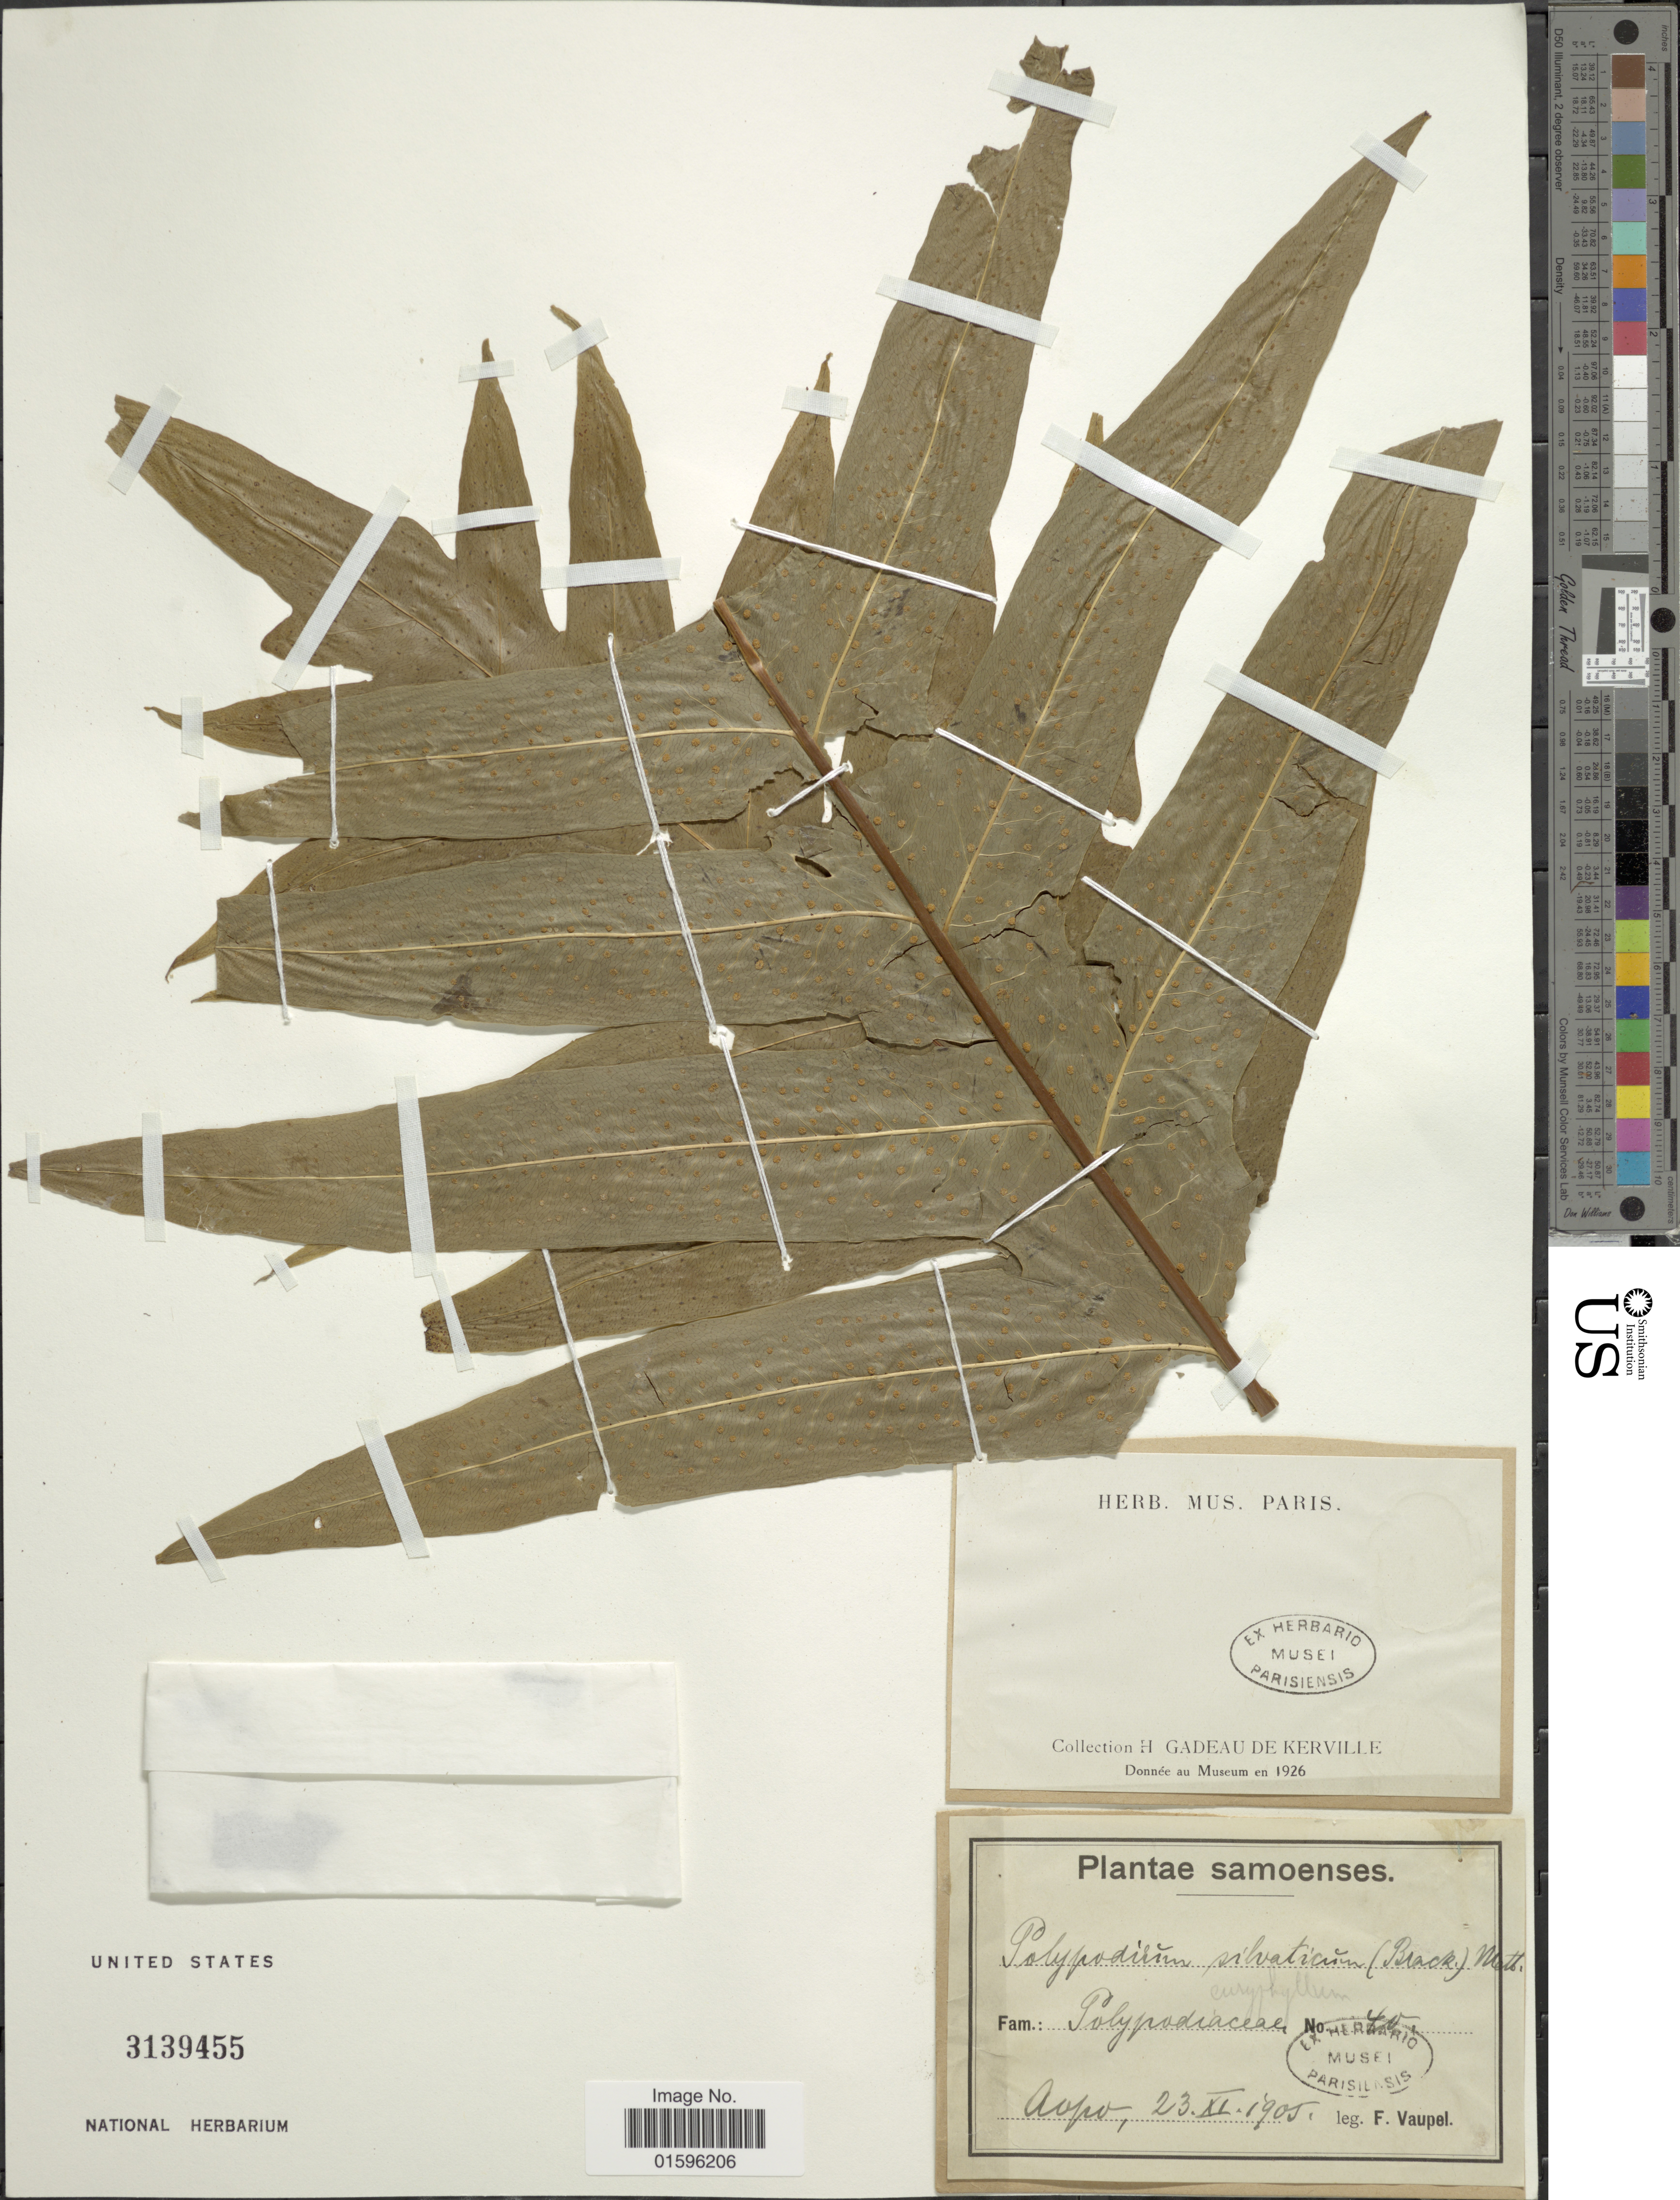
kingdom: Plantae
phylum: Tracheophyta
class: Polypodiopsida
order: Polypodiales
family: Polypodiaceae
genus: Polypodium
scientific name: Polypodium euryphyllum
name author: (J. Sm.) C. Chr.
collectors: F. Vaupel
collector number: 40*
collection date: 1905-11-23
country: Samoa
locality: Samoenses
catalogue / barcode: US 3139455